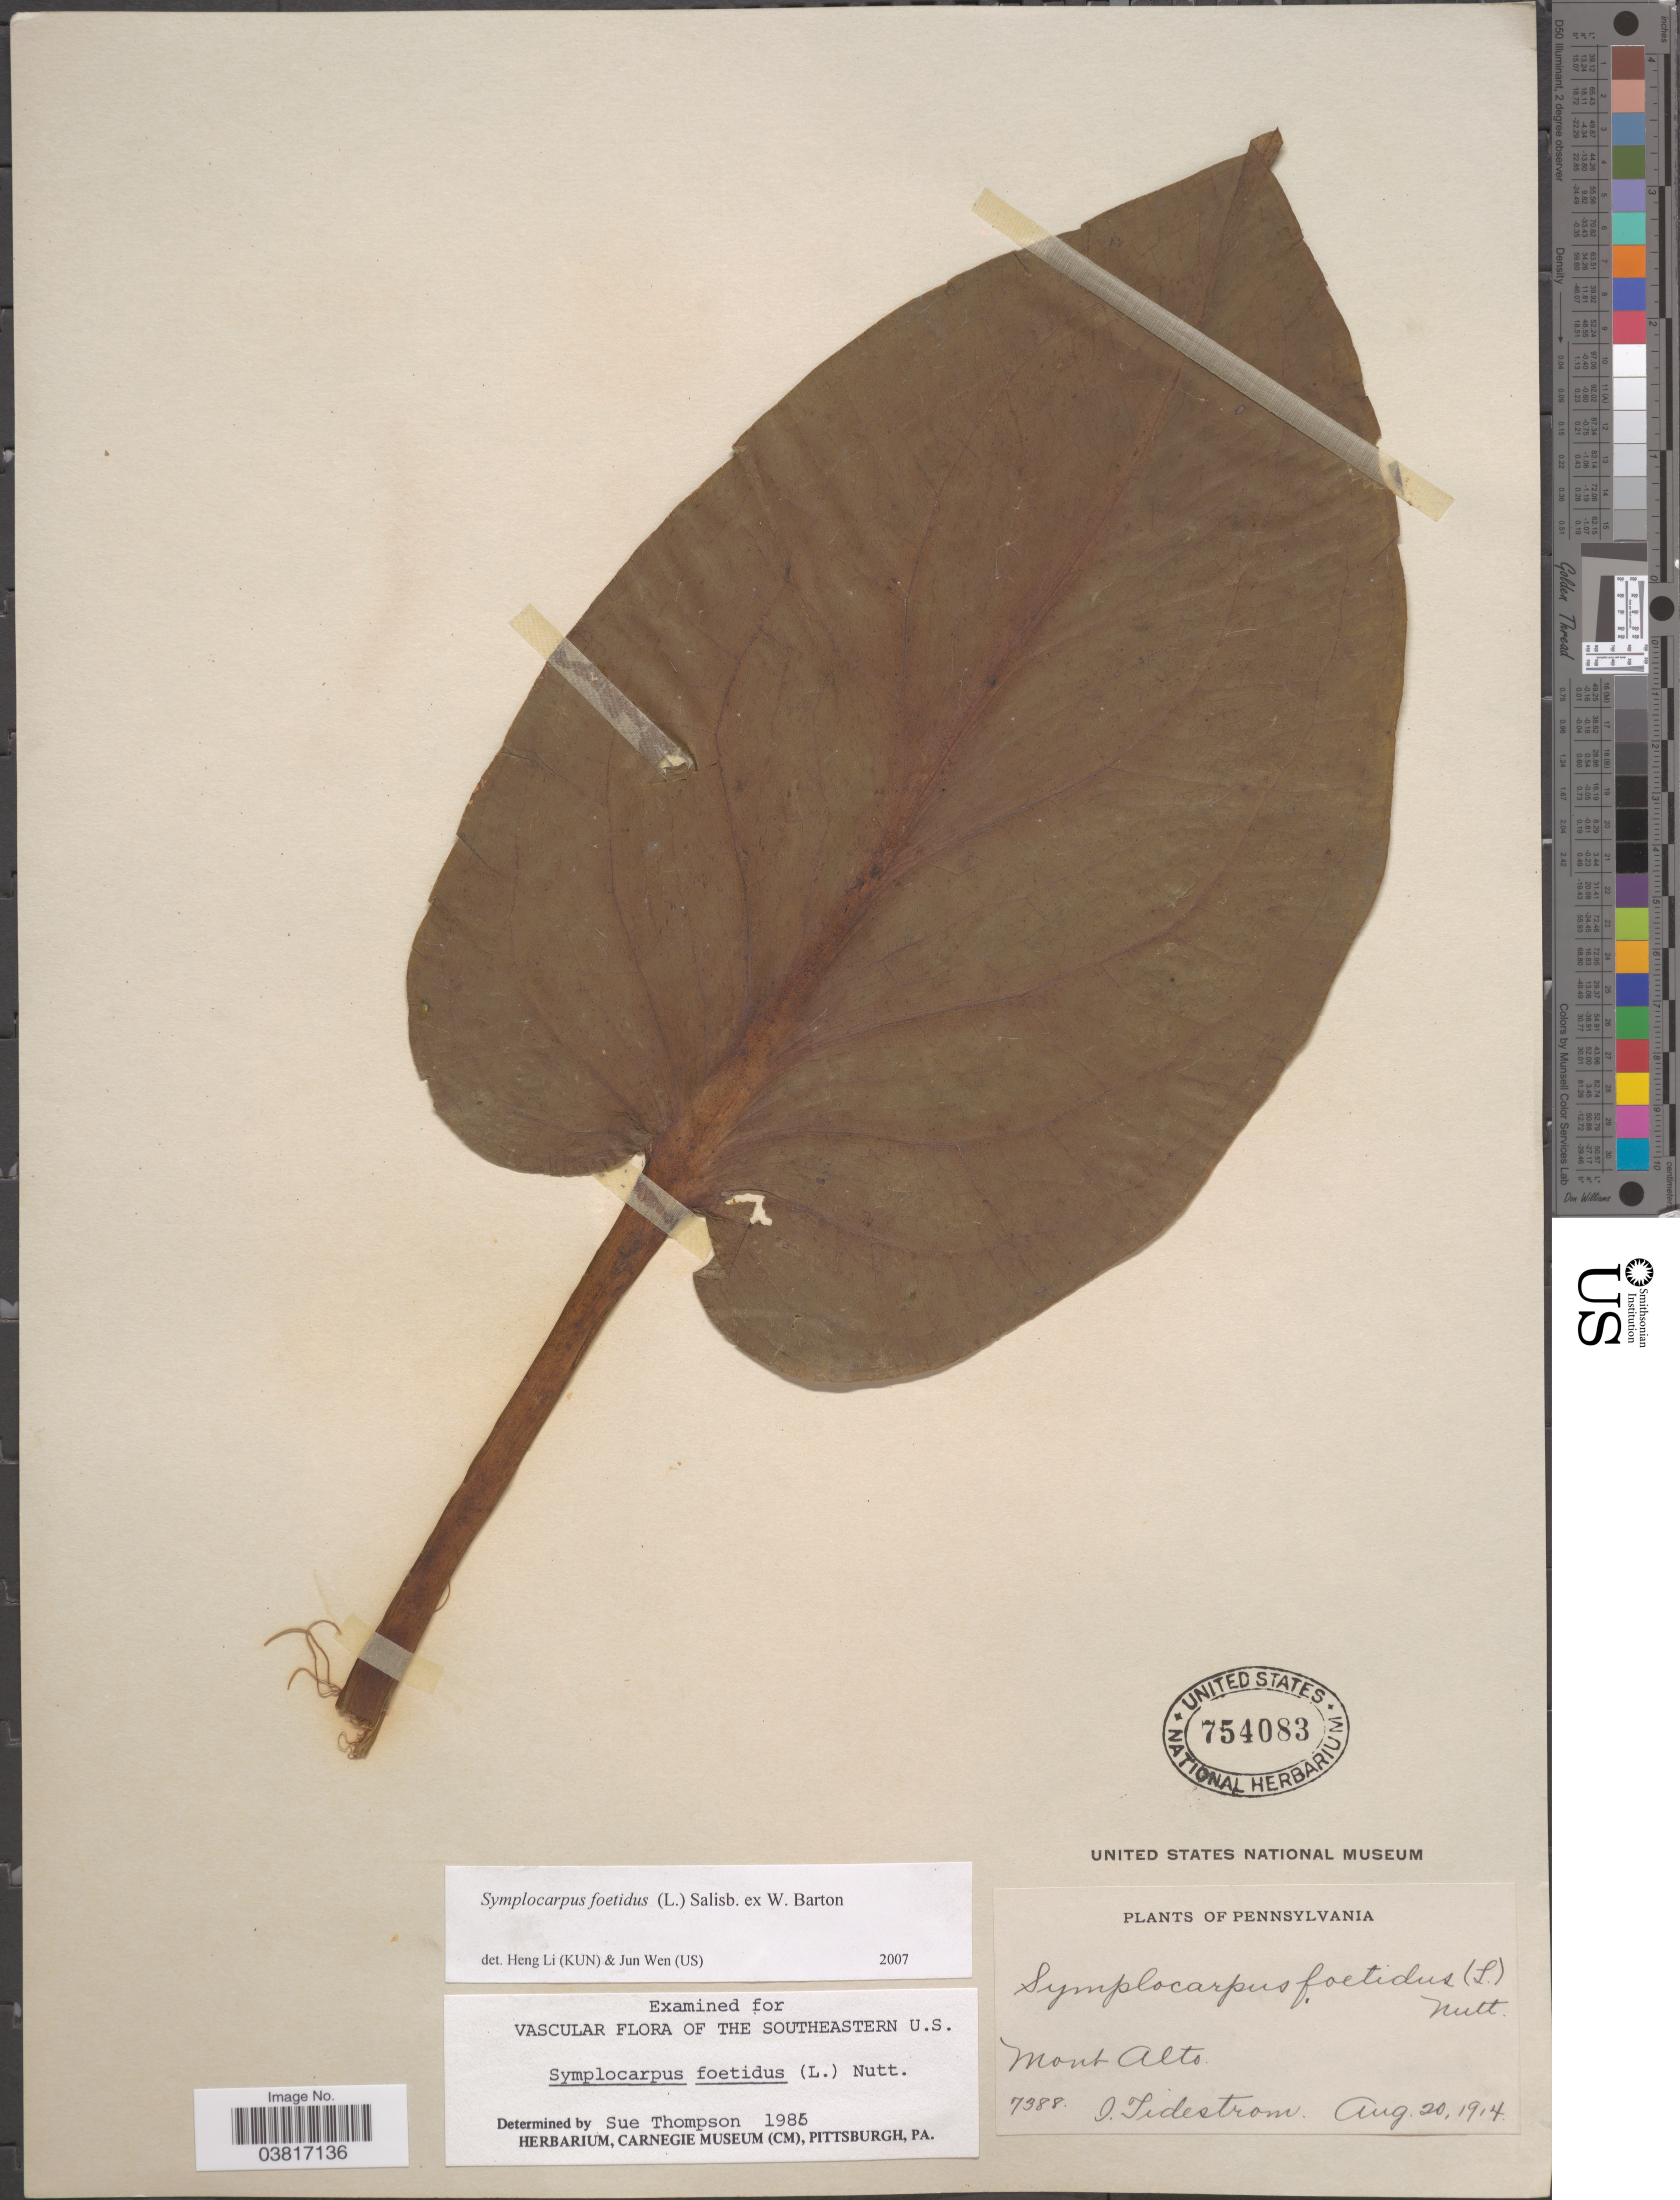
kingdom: Plantae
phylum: Tracheophyta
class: Liliopsida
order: Alismatales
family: Araceae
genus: Symplocarpus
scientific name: Symplocarpus foetidus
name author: (L.) W. Salisb. ex W.P.C. Barton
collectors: I. F. Tidestrom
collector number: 7388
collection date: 1914-08-20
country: United States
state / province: Pennsylvania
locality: Mont Alto.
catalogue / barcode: US 754083